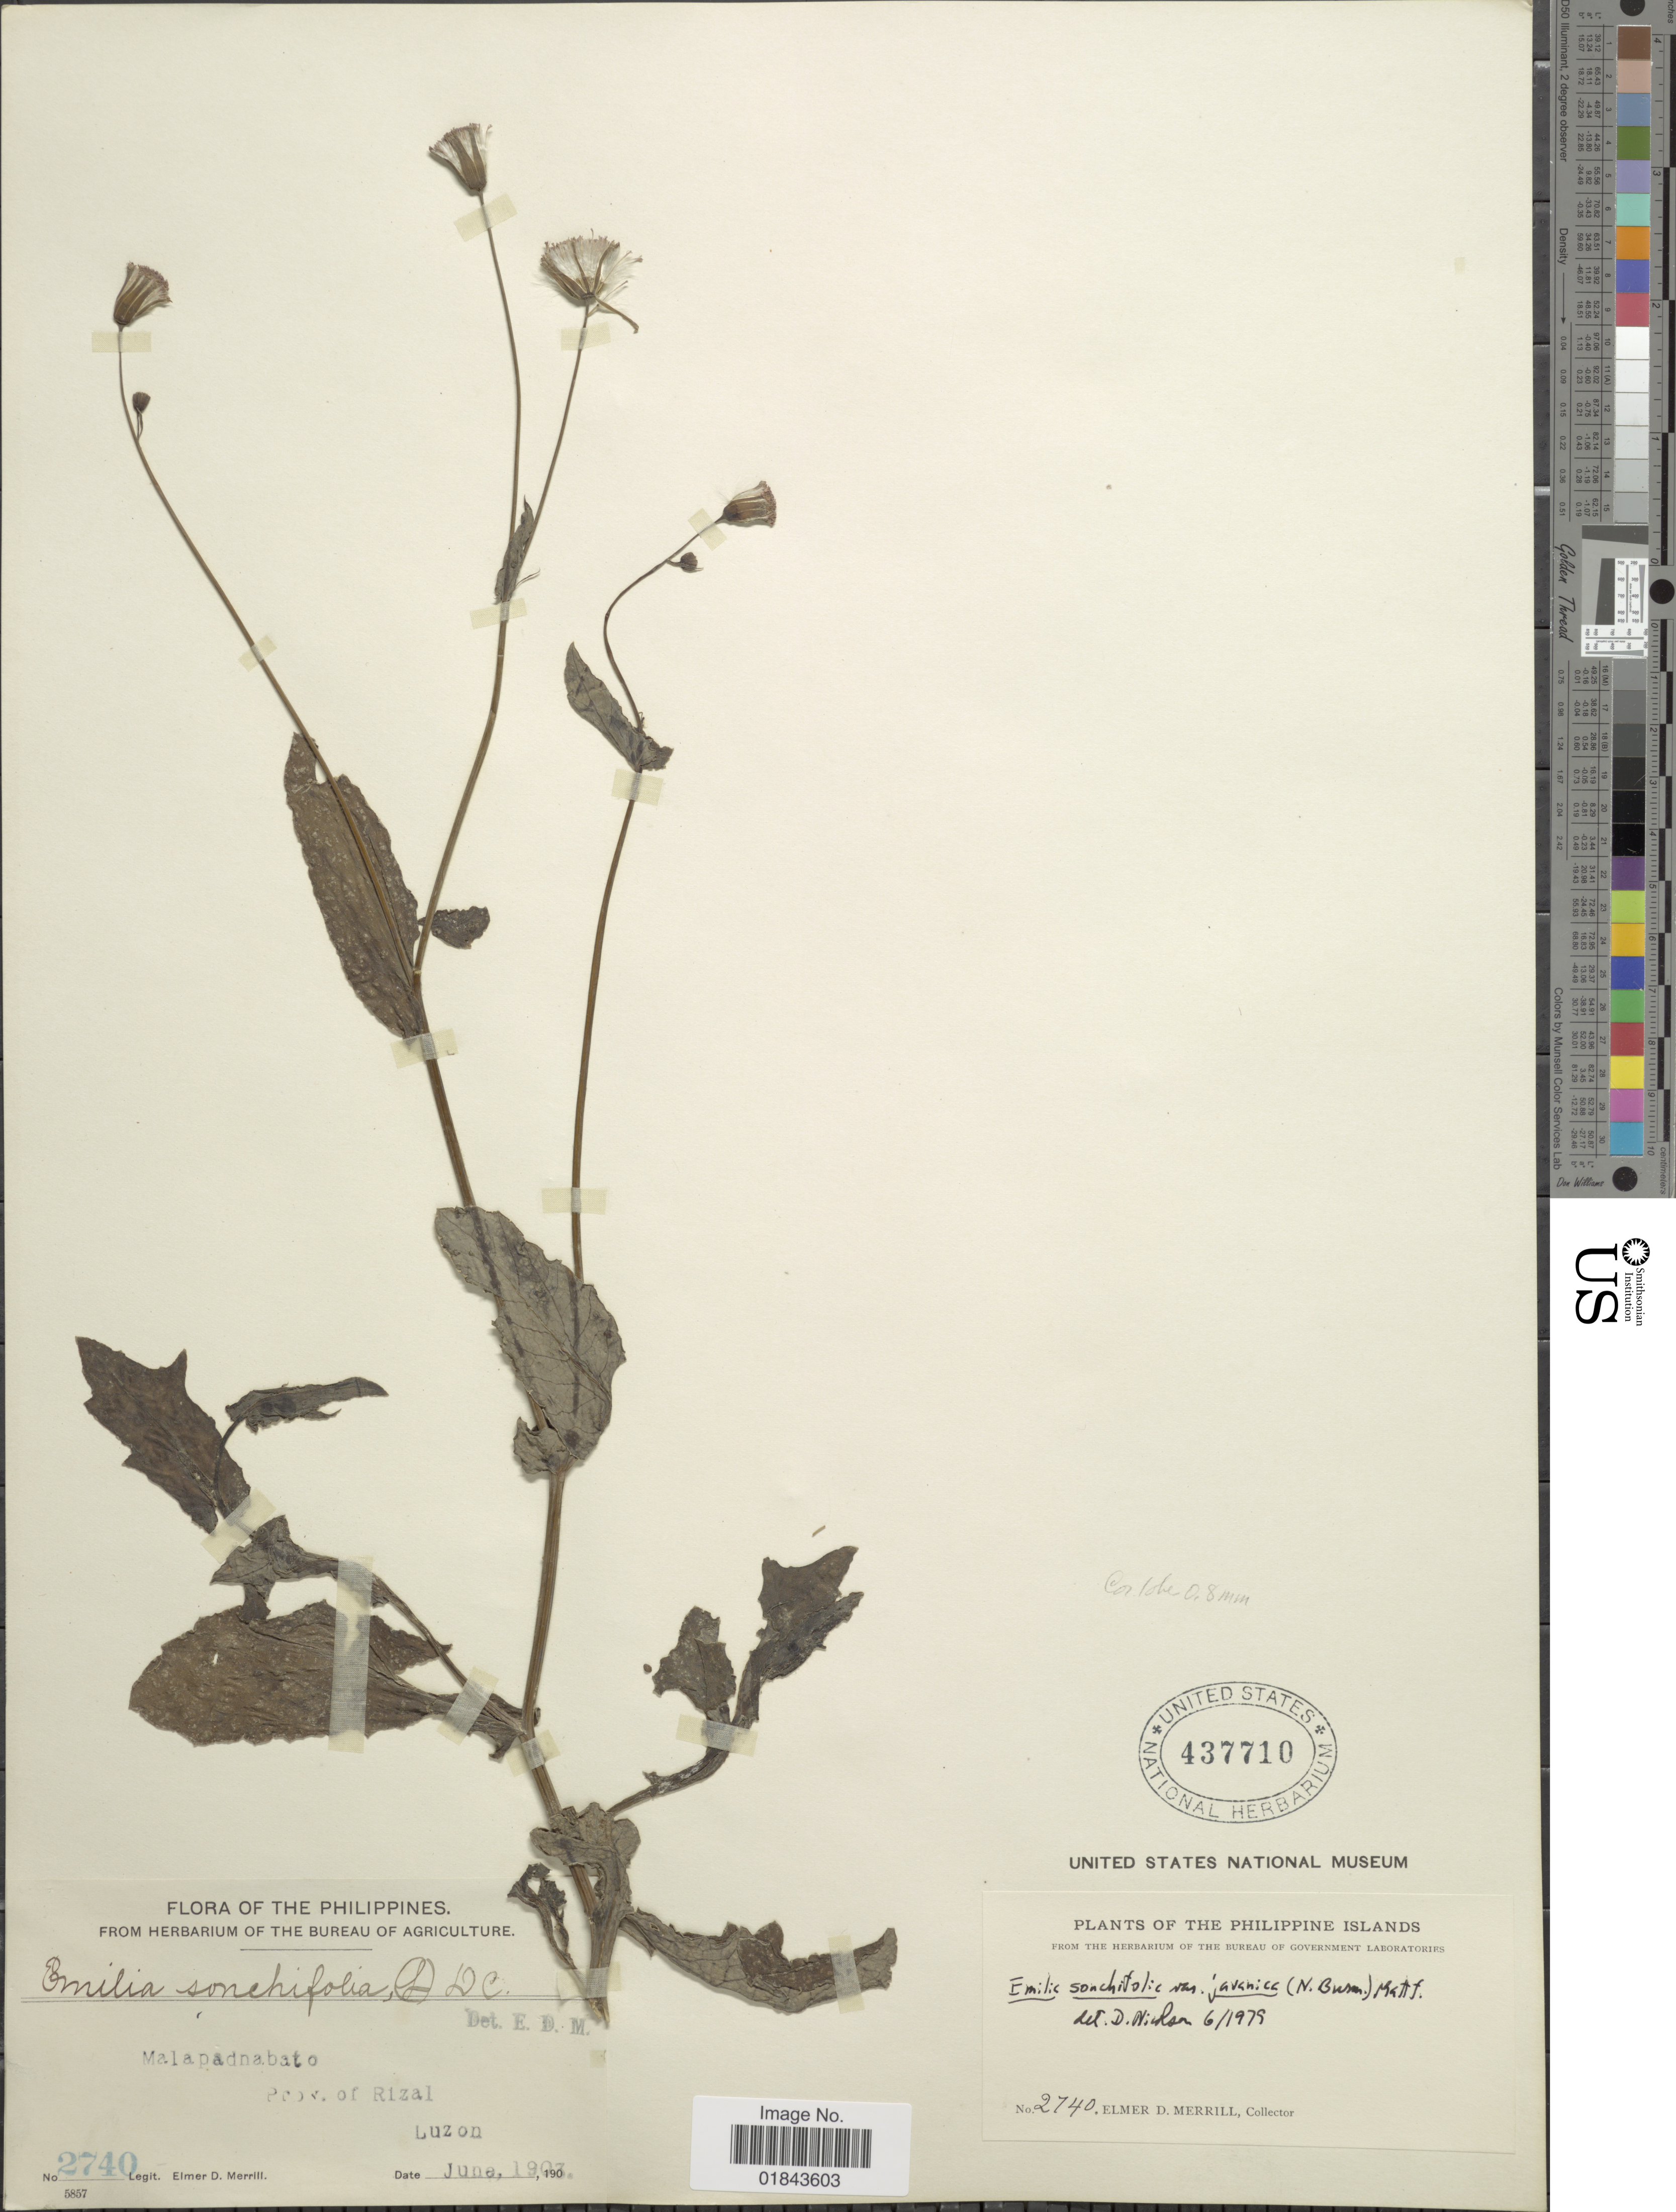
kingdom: Plantae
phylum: Tracheophyta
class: Magnoliopsida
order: Asterales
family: Asteraceae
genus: Emilia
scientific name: Emilia sonchifolia var. javanica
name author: (Burm. f.) Mattf.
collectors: E. D. Merrill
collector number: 2740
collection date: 1907-06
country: Philippines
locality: Malapadnabato, Prov. of Rizal, Luzon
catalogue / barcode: US 437710